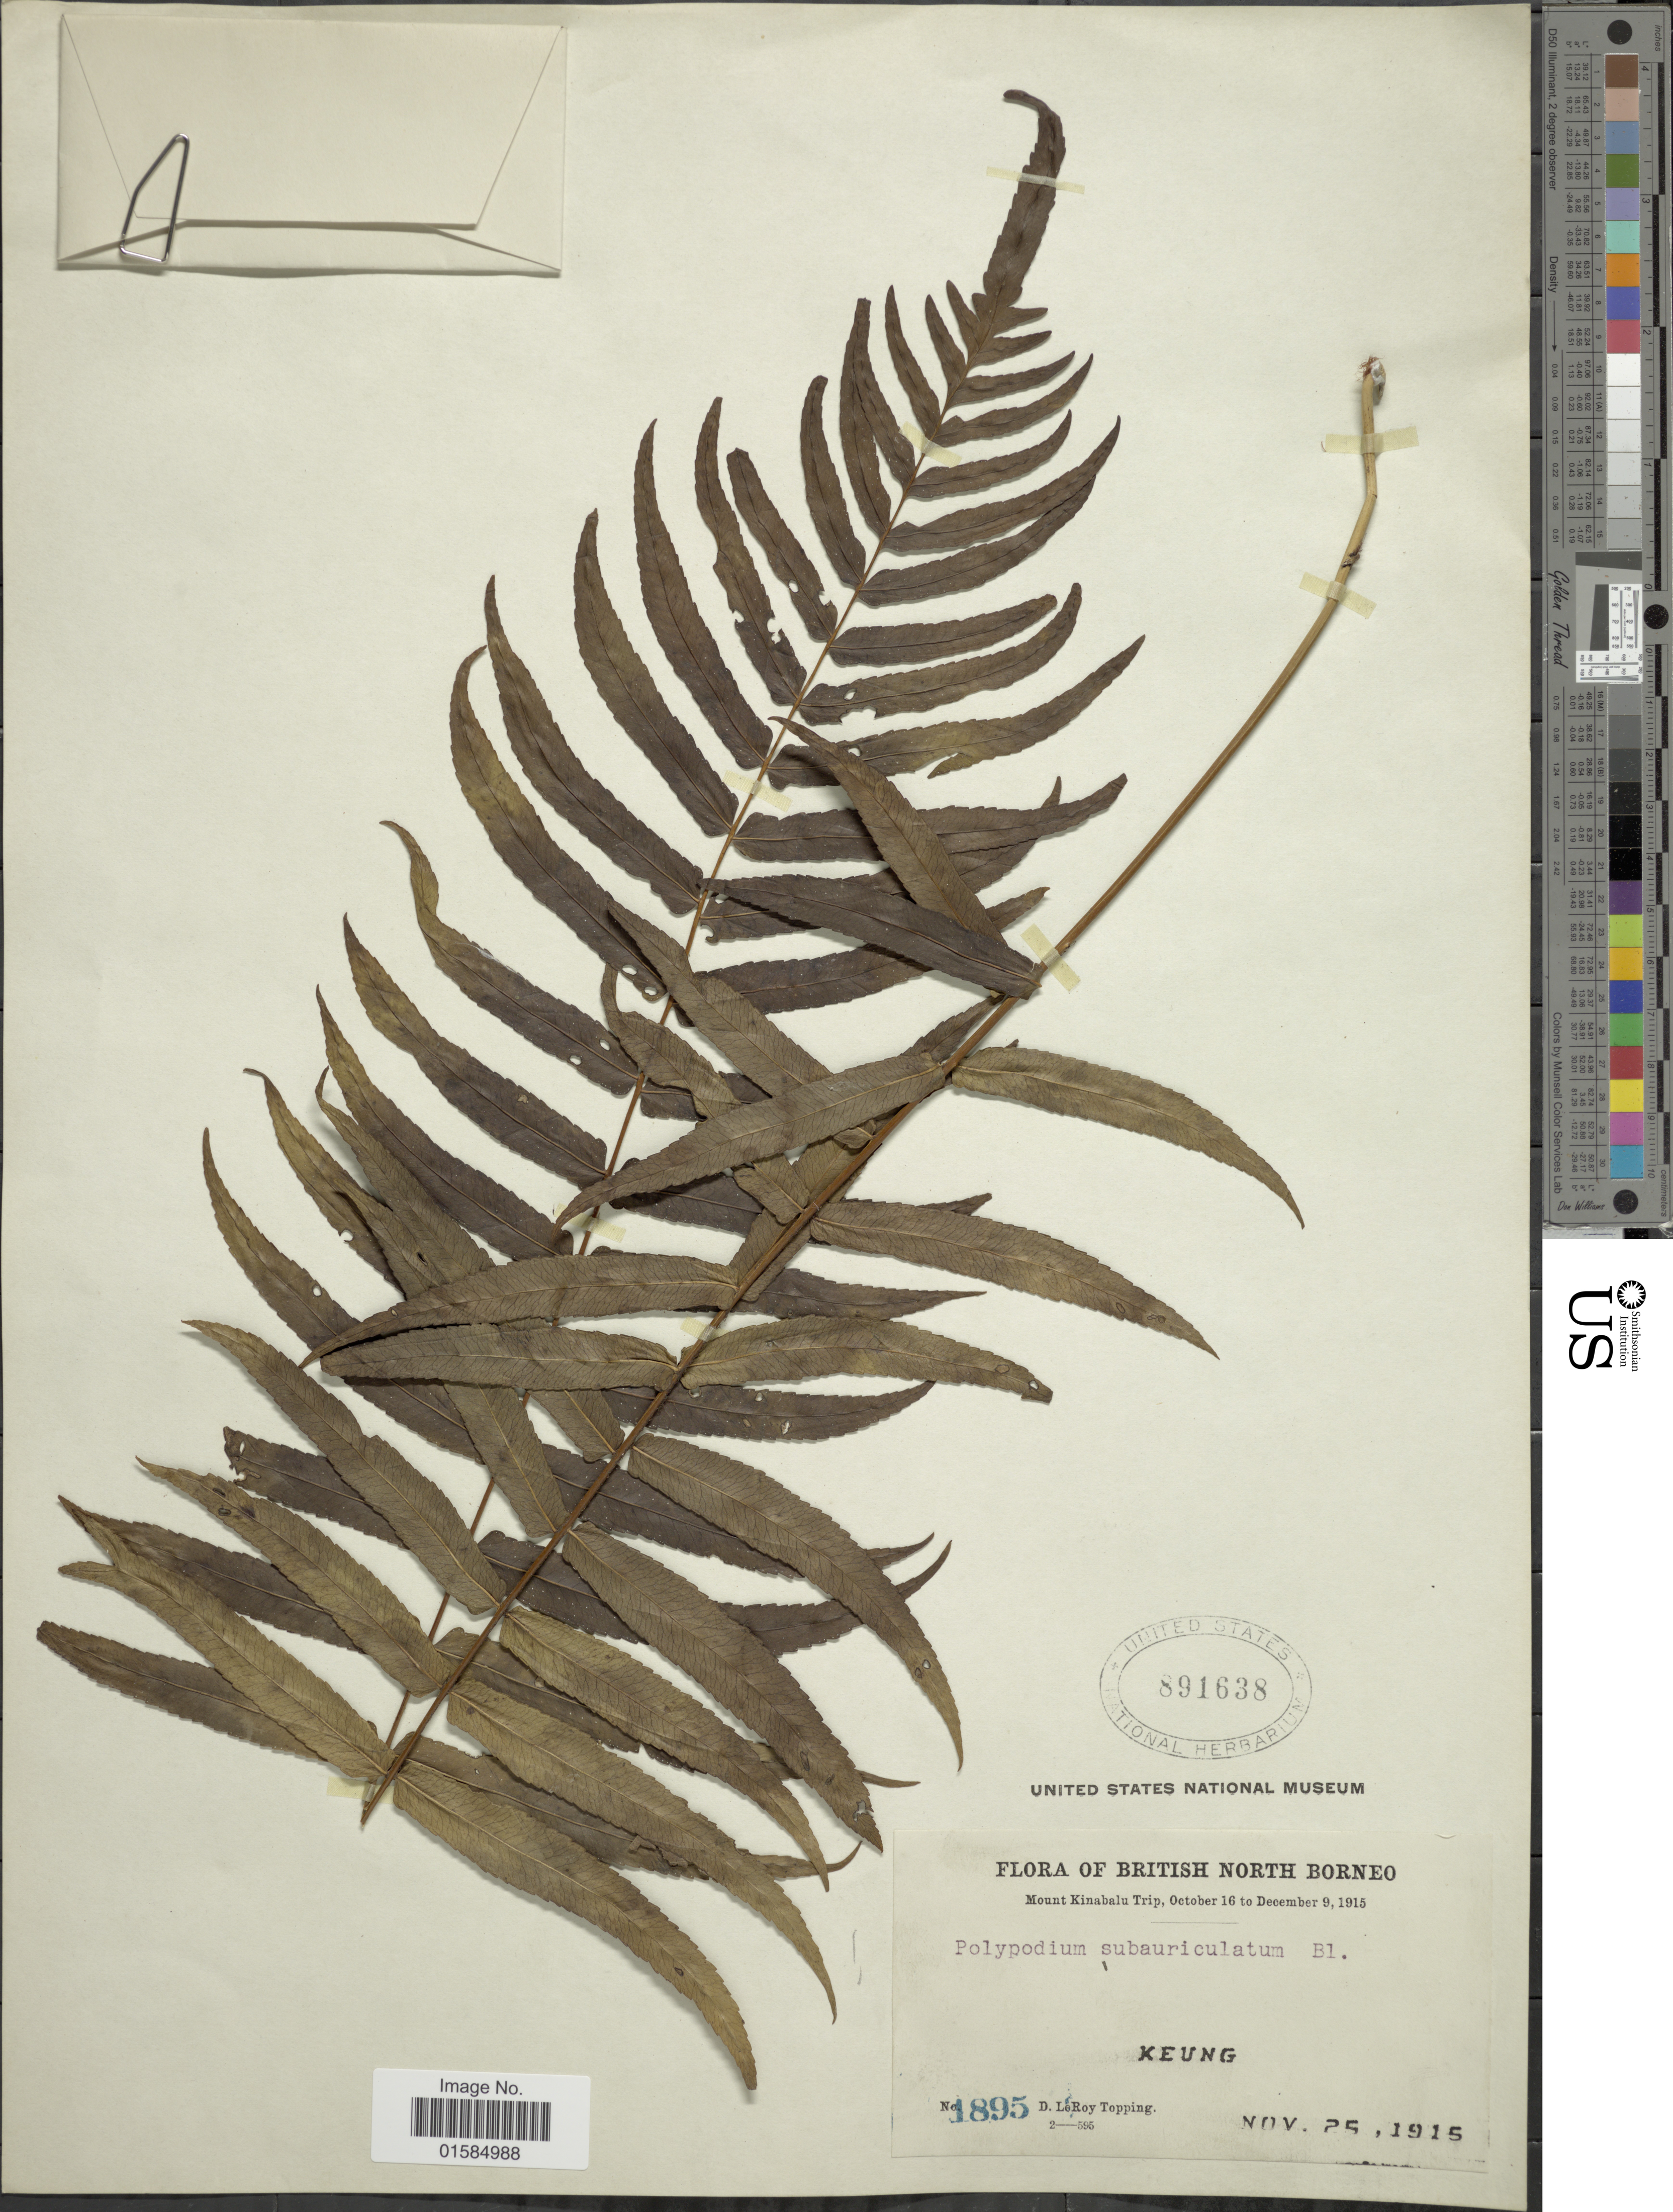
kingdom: Plantae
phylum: Tracheophyta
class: Polypodiopsida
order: Polypodiales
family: Polypodiaceae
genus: Goniophlebium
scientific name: Goniophlebium subauriculatum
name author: (Blume) C. Presl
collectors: D. L. Topping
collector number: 1895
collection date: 1915-11-25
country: Malaysia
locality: British North Borneo, Keung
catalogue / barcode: US 891638